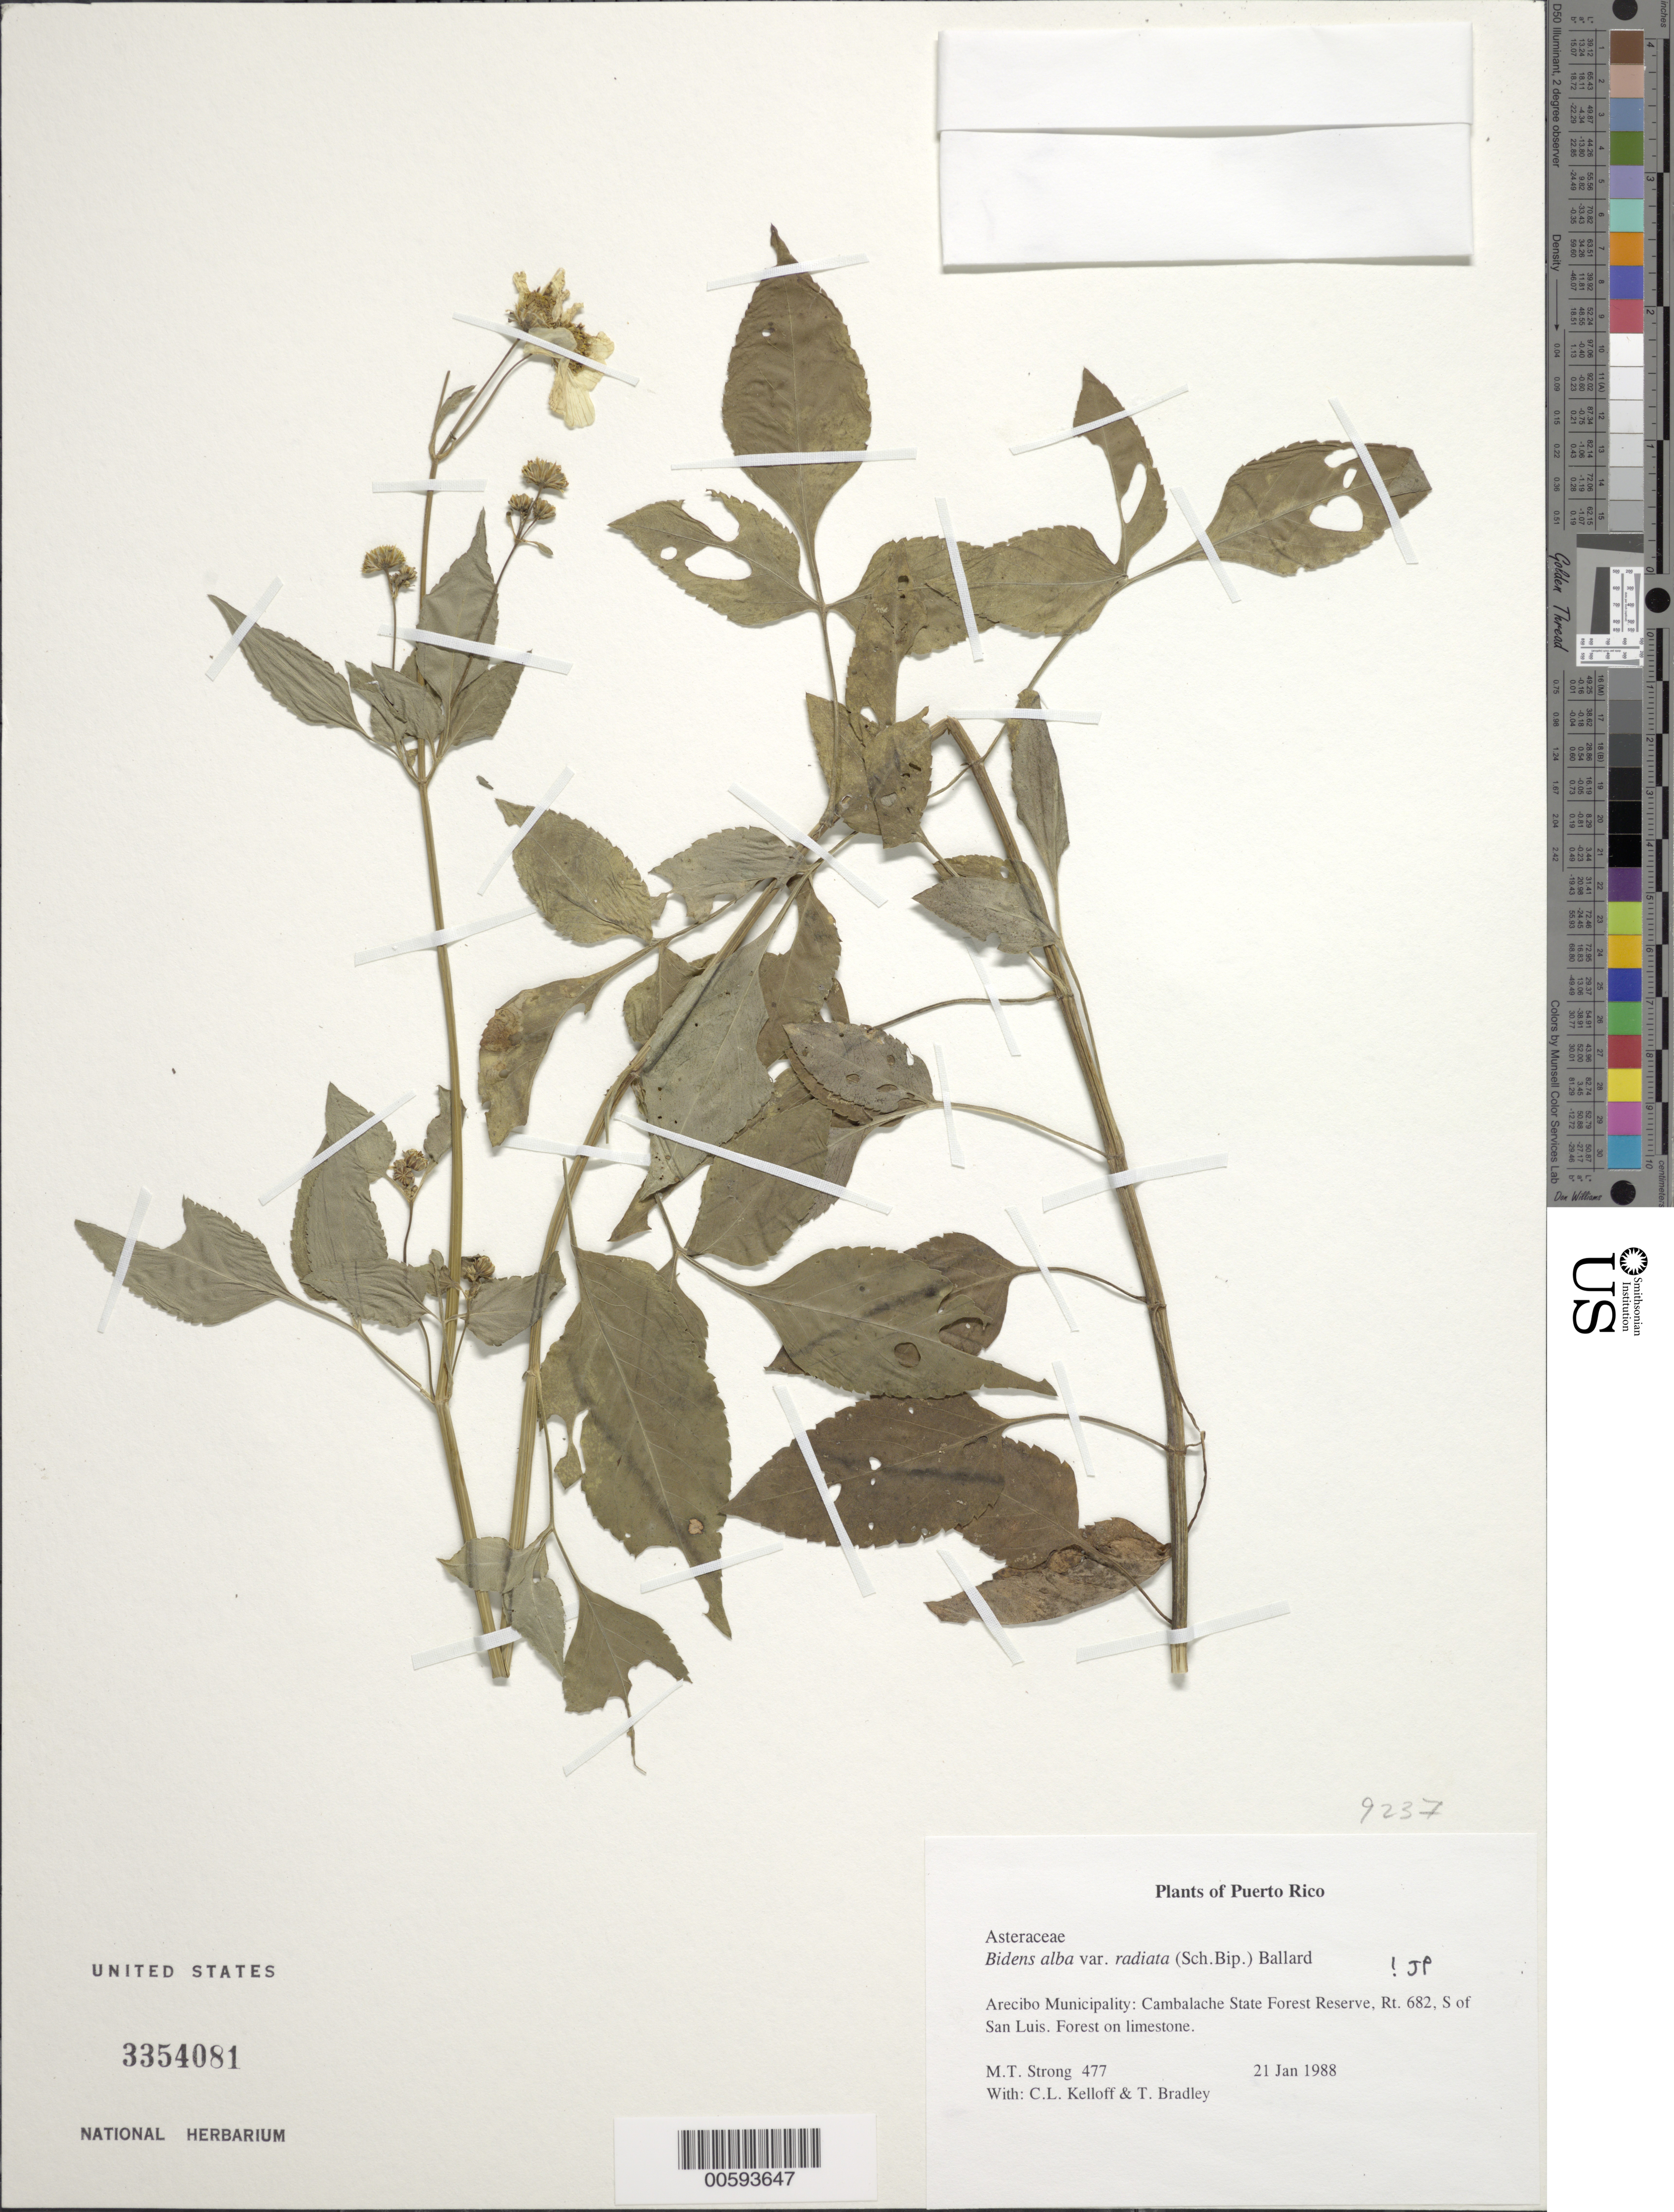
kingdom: Plantae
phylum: Tracheophyta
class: Magnoliopsida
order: Asterales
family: Asteraceae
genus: Bidens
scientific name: Bidens alba var. radiata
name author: (Sch. Bip.) R.E. Ballard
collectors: M. T. Strong, C. L. Kelloff & T. Bradley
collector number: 477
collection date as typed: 21 Jan 1988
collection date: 1988-01-21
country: Puerto Rico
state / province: Arecibo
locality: Arecibo Municipality: Cambalache State Forest Reserve, Rt. 682, S of San Luis.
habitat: Forest on limestone.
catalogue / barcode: US 3354081